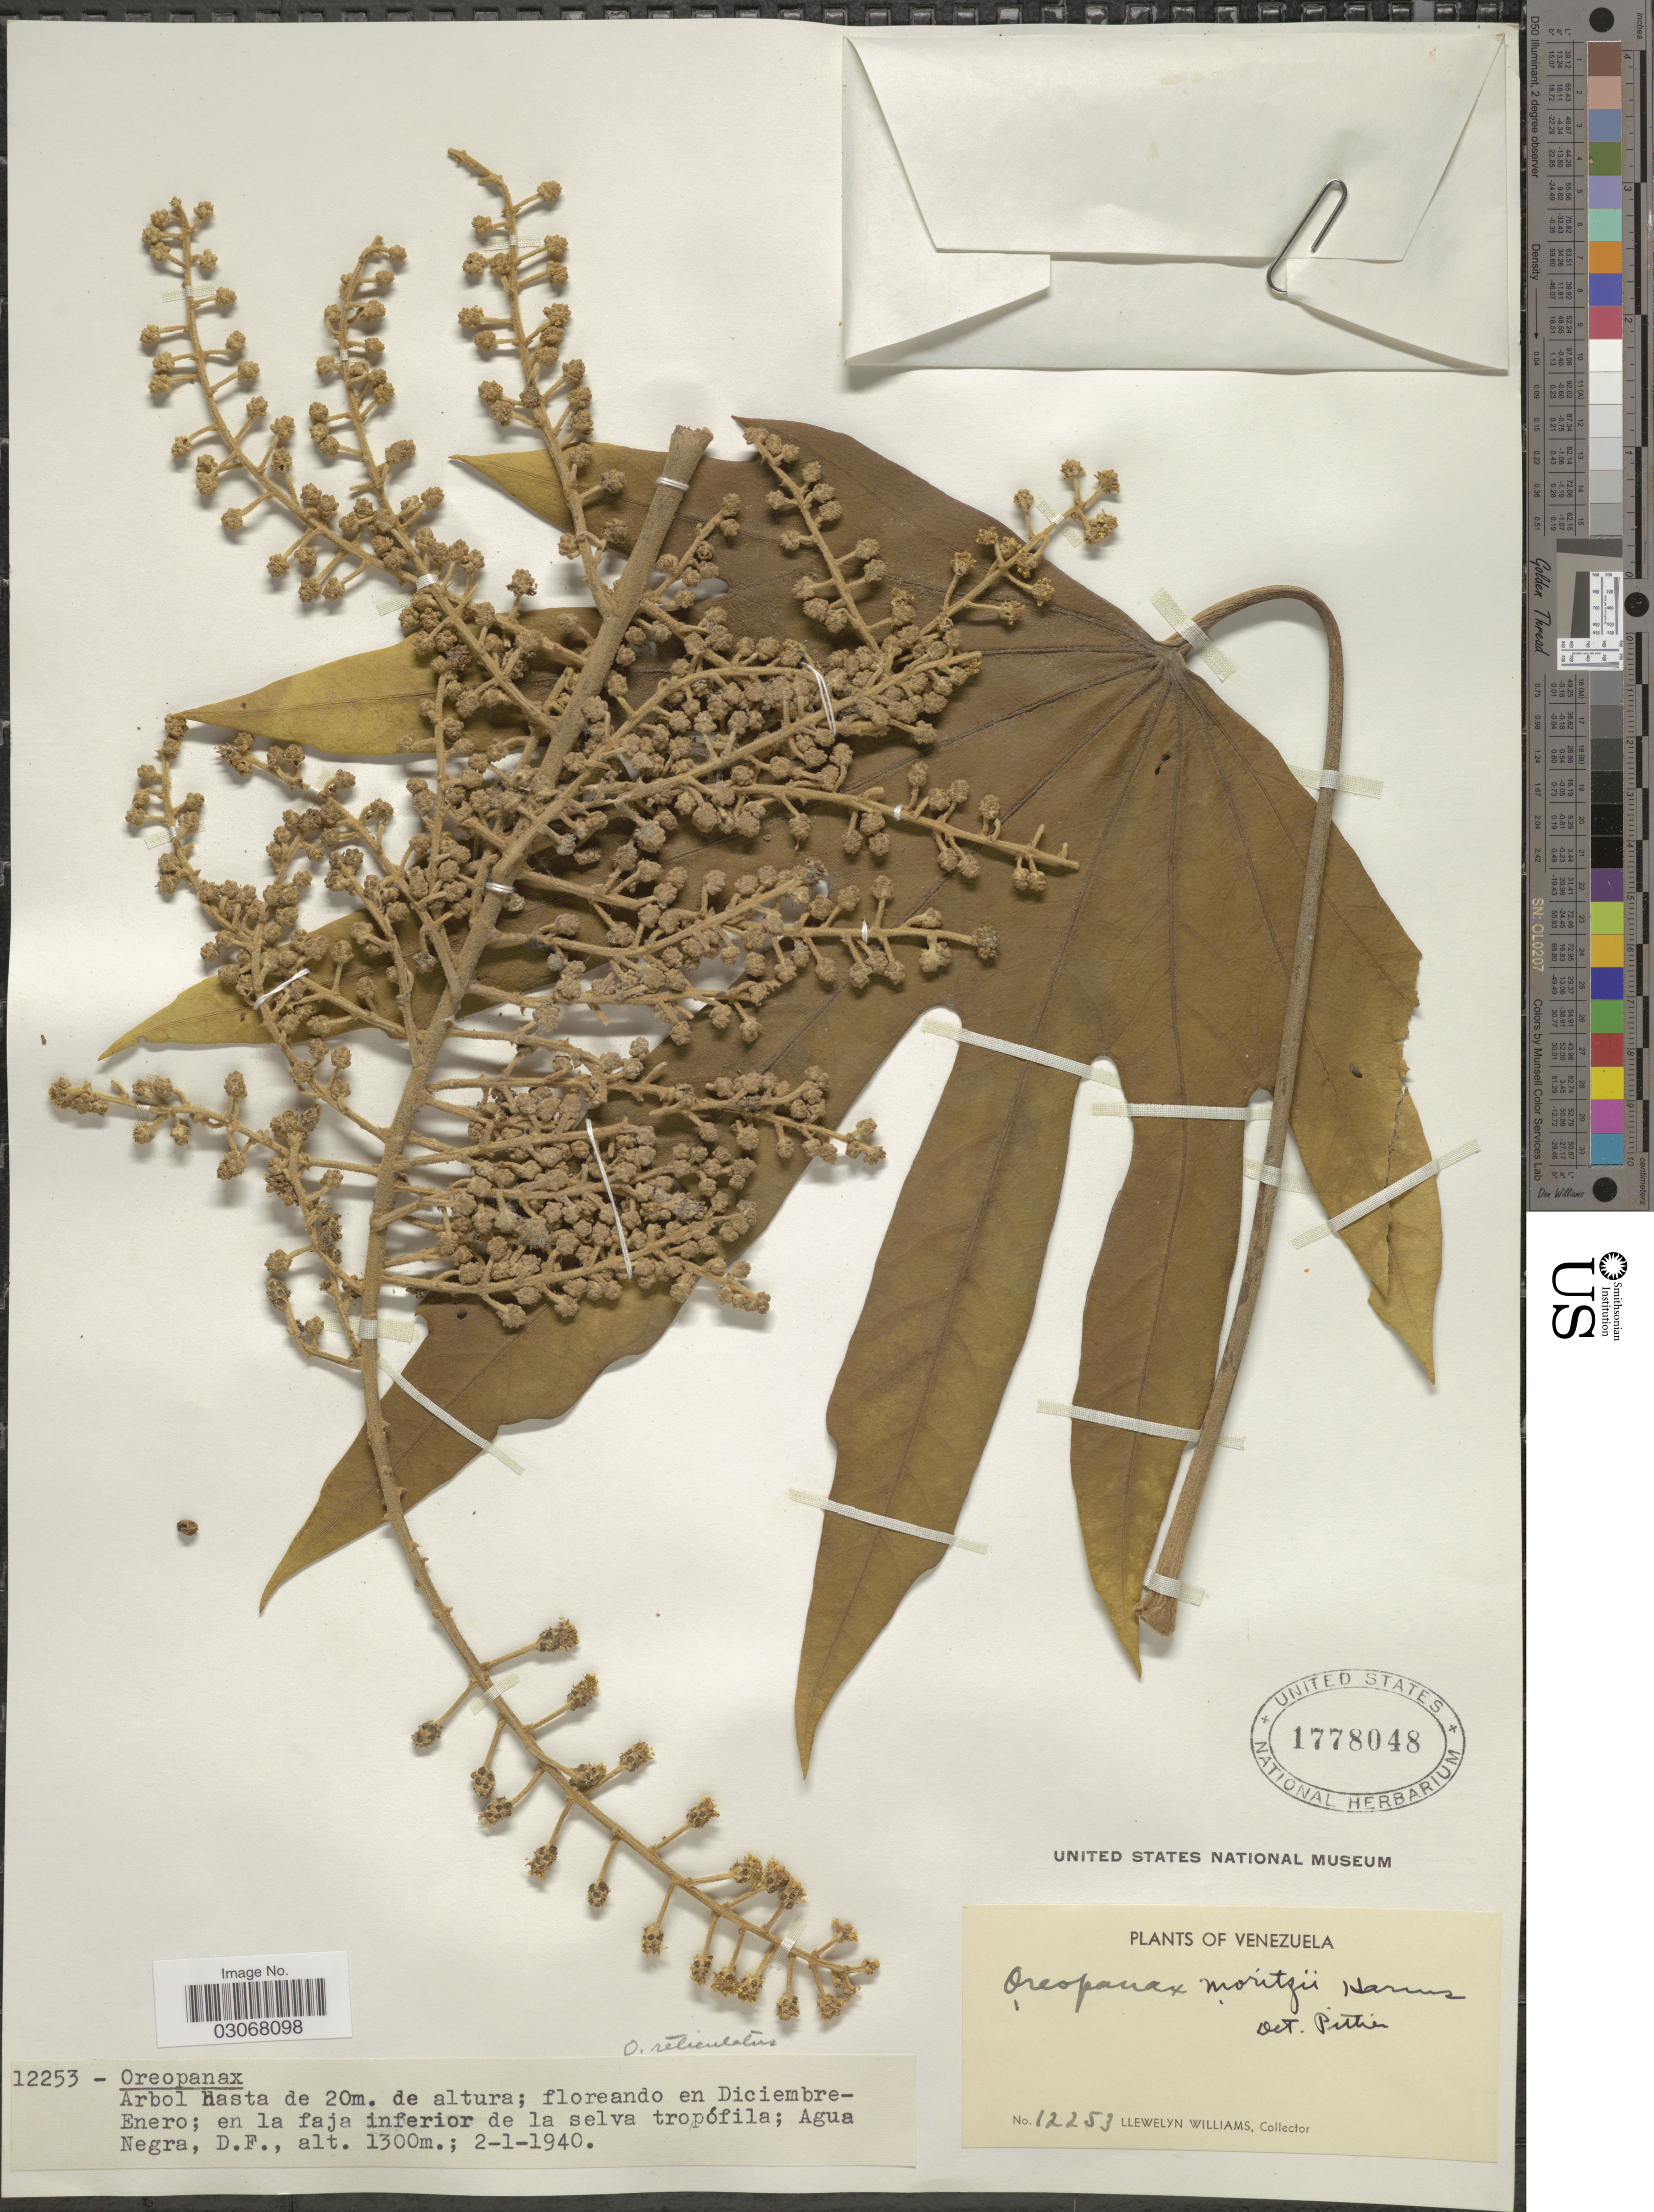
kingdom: Plantae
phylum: Tracheophyta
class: Magnoliopsida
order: Apiales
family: Araliaceae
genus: Oreopanax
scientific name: Oreopanax reticulatus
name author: (Willd. ex Schult.) Decne. & Planch.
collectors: Ll. Williams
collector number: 12253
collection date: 1940-01-02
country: Venezuela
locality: Agua Negra, D.F.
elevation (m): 1300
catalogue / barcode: US 1778048